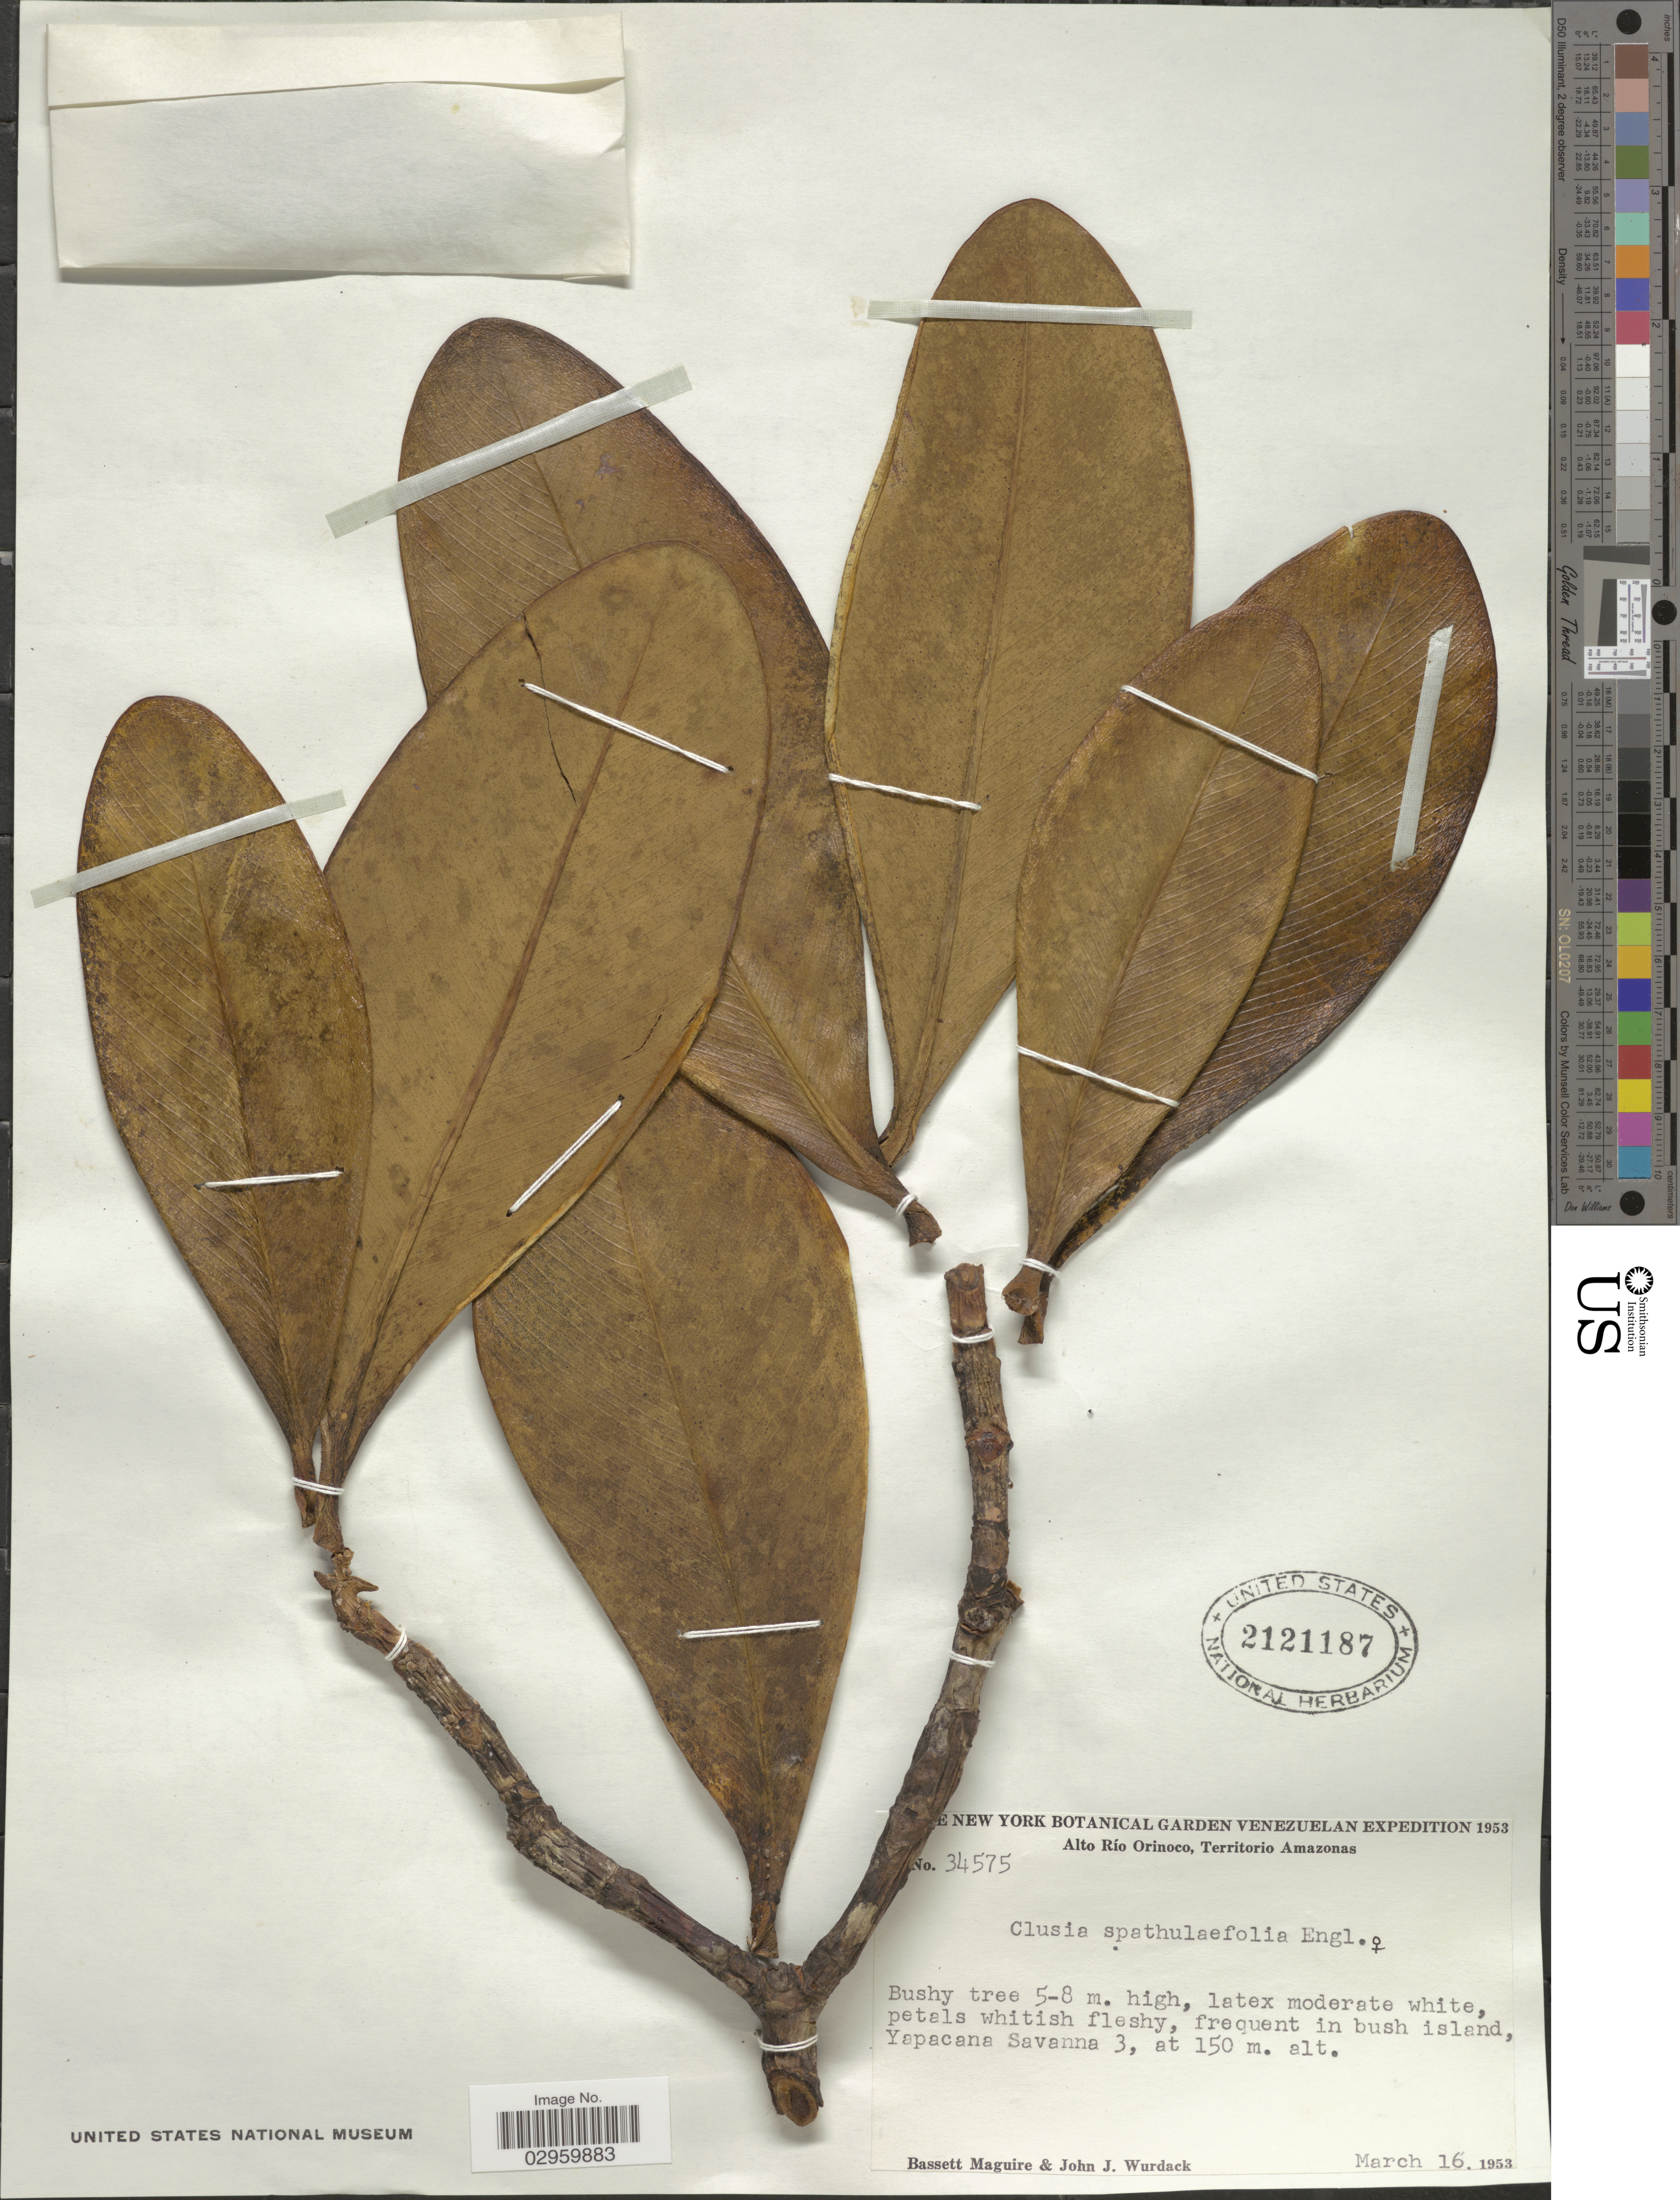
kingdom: Plantae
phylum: Tracheophyta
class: Magnoliopsida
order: Malpighiales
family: Clusiaceae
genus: Clusia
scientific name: Clusia spathulifolia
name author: Engl.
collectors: B. Maguire & J. J. Wurdack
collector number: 34575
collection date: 1953-03-16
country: Venezuela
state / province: Amazonas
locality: Alto Río Orinoco, frequent in bush island, Yapacana Savanna 3.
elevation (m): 150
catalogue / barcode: US 2121187